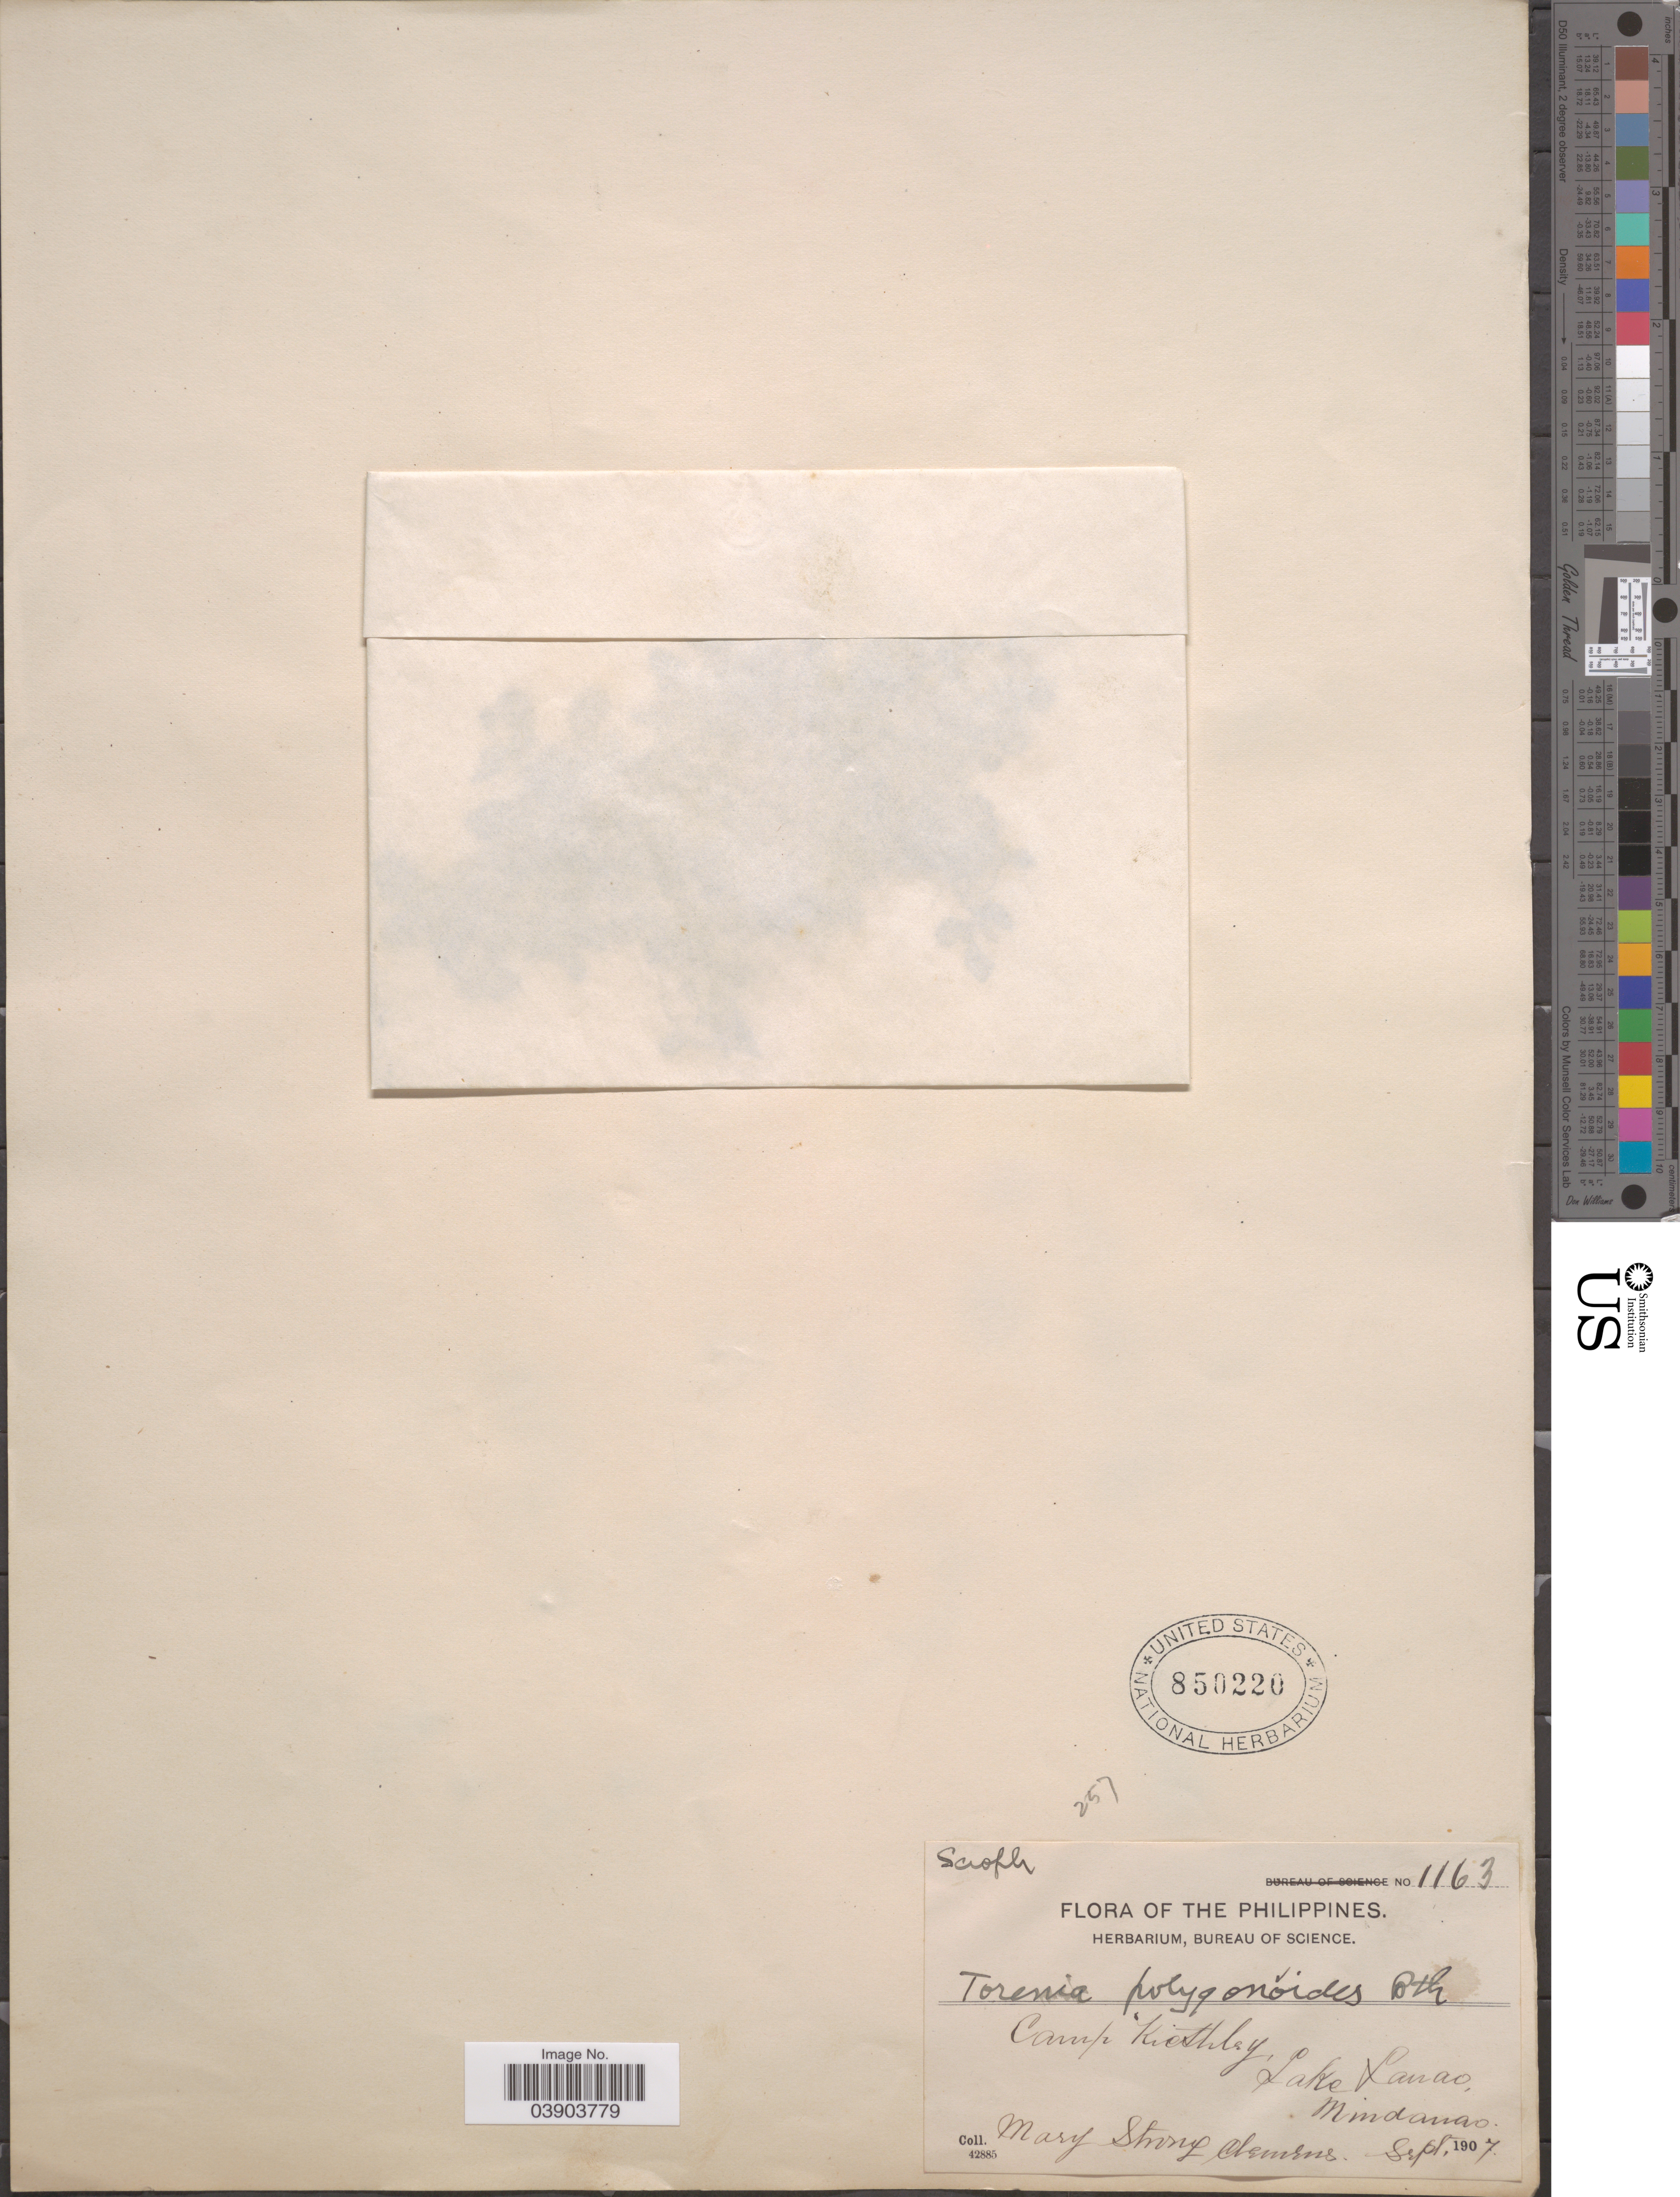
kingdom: Plantae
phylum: Tracheophyta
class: Magnoliopsida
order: Lamiales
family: Linderniaceae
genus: Torenia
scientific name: Torenia polygonoides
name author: Benth.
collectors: M. S. Clemens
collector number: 1163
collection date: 1907-09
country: Philippines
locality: Camp Keithley, Lake Lanao, Mindanao.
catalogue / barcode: US 850220